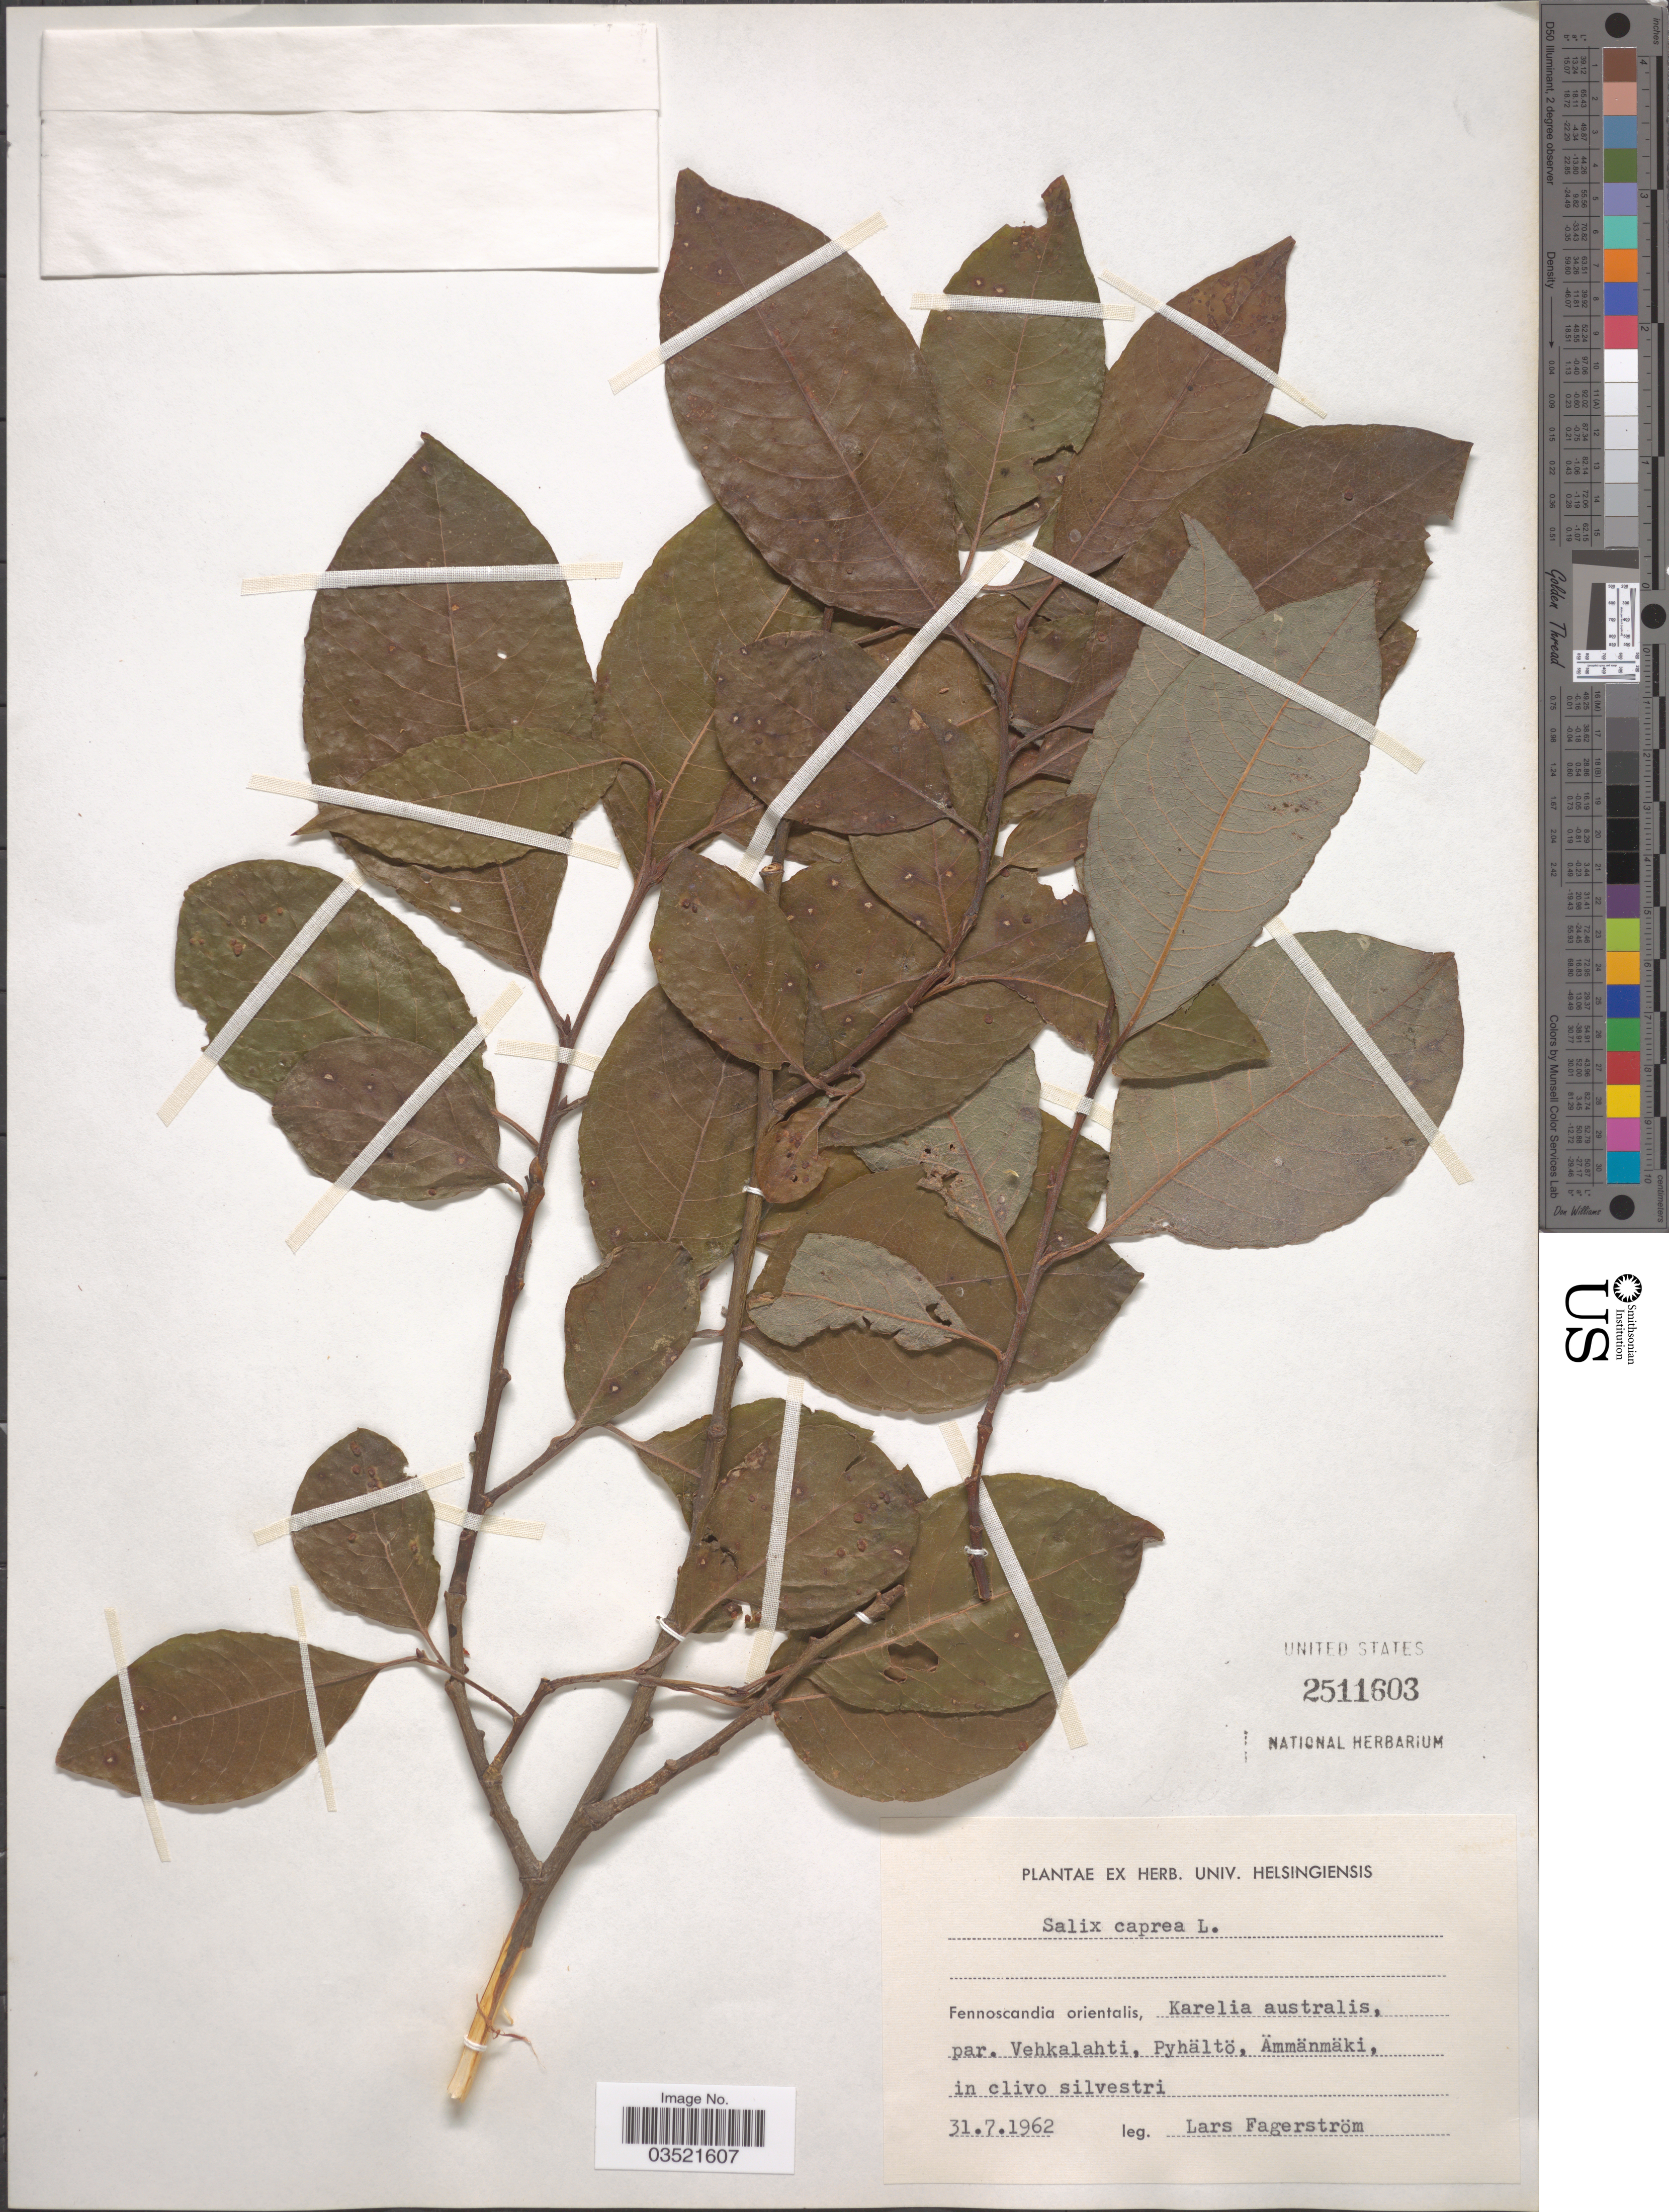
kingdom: Plantae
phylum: Tracheophyta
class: Magnoliopsida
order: Malpighiales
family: Salicaceae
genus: Salix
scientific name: Salix caprea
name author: L.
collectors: L. Fagerstrom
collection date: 1962-07-31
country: Russian Federation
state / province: Karelia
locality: Fennoscandia orientalis, Karelia australis, par. Vehkalahti, Pyhältö, Ämmänmäki, in clivo silvestri.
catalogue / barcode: US 2511603